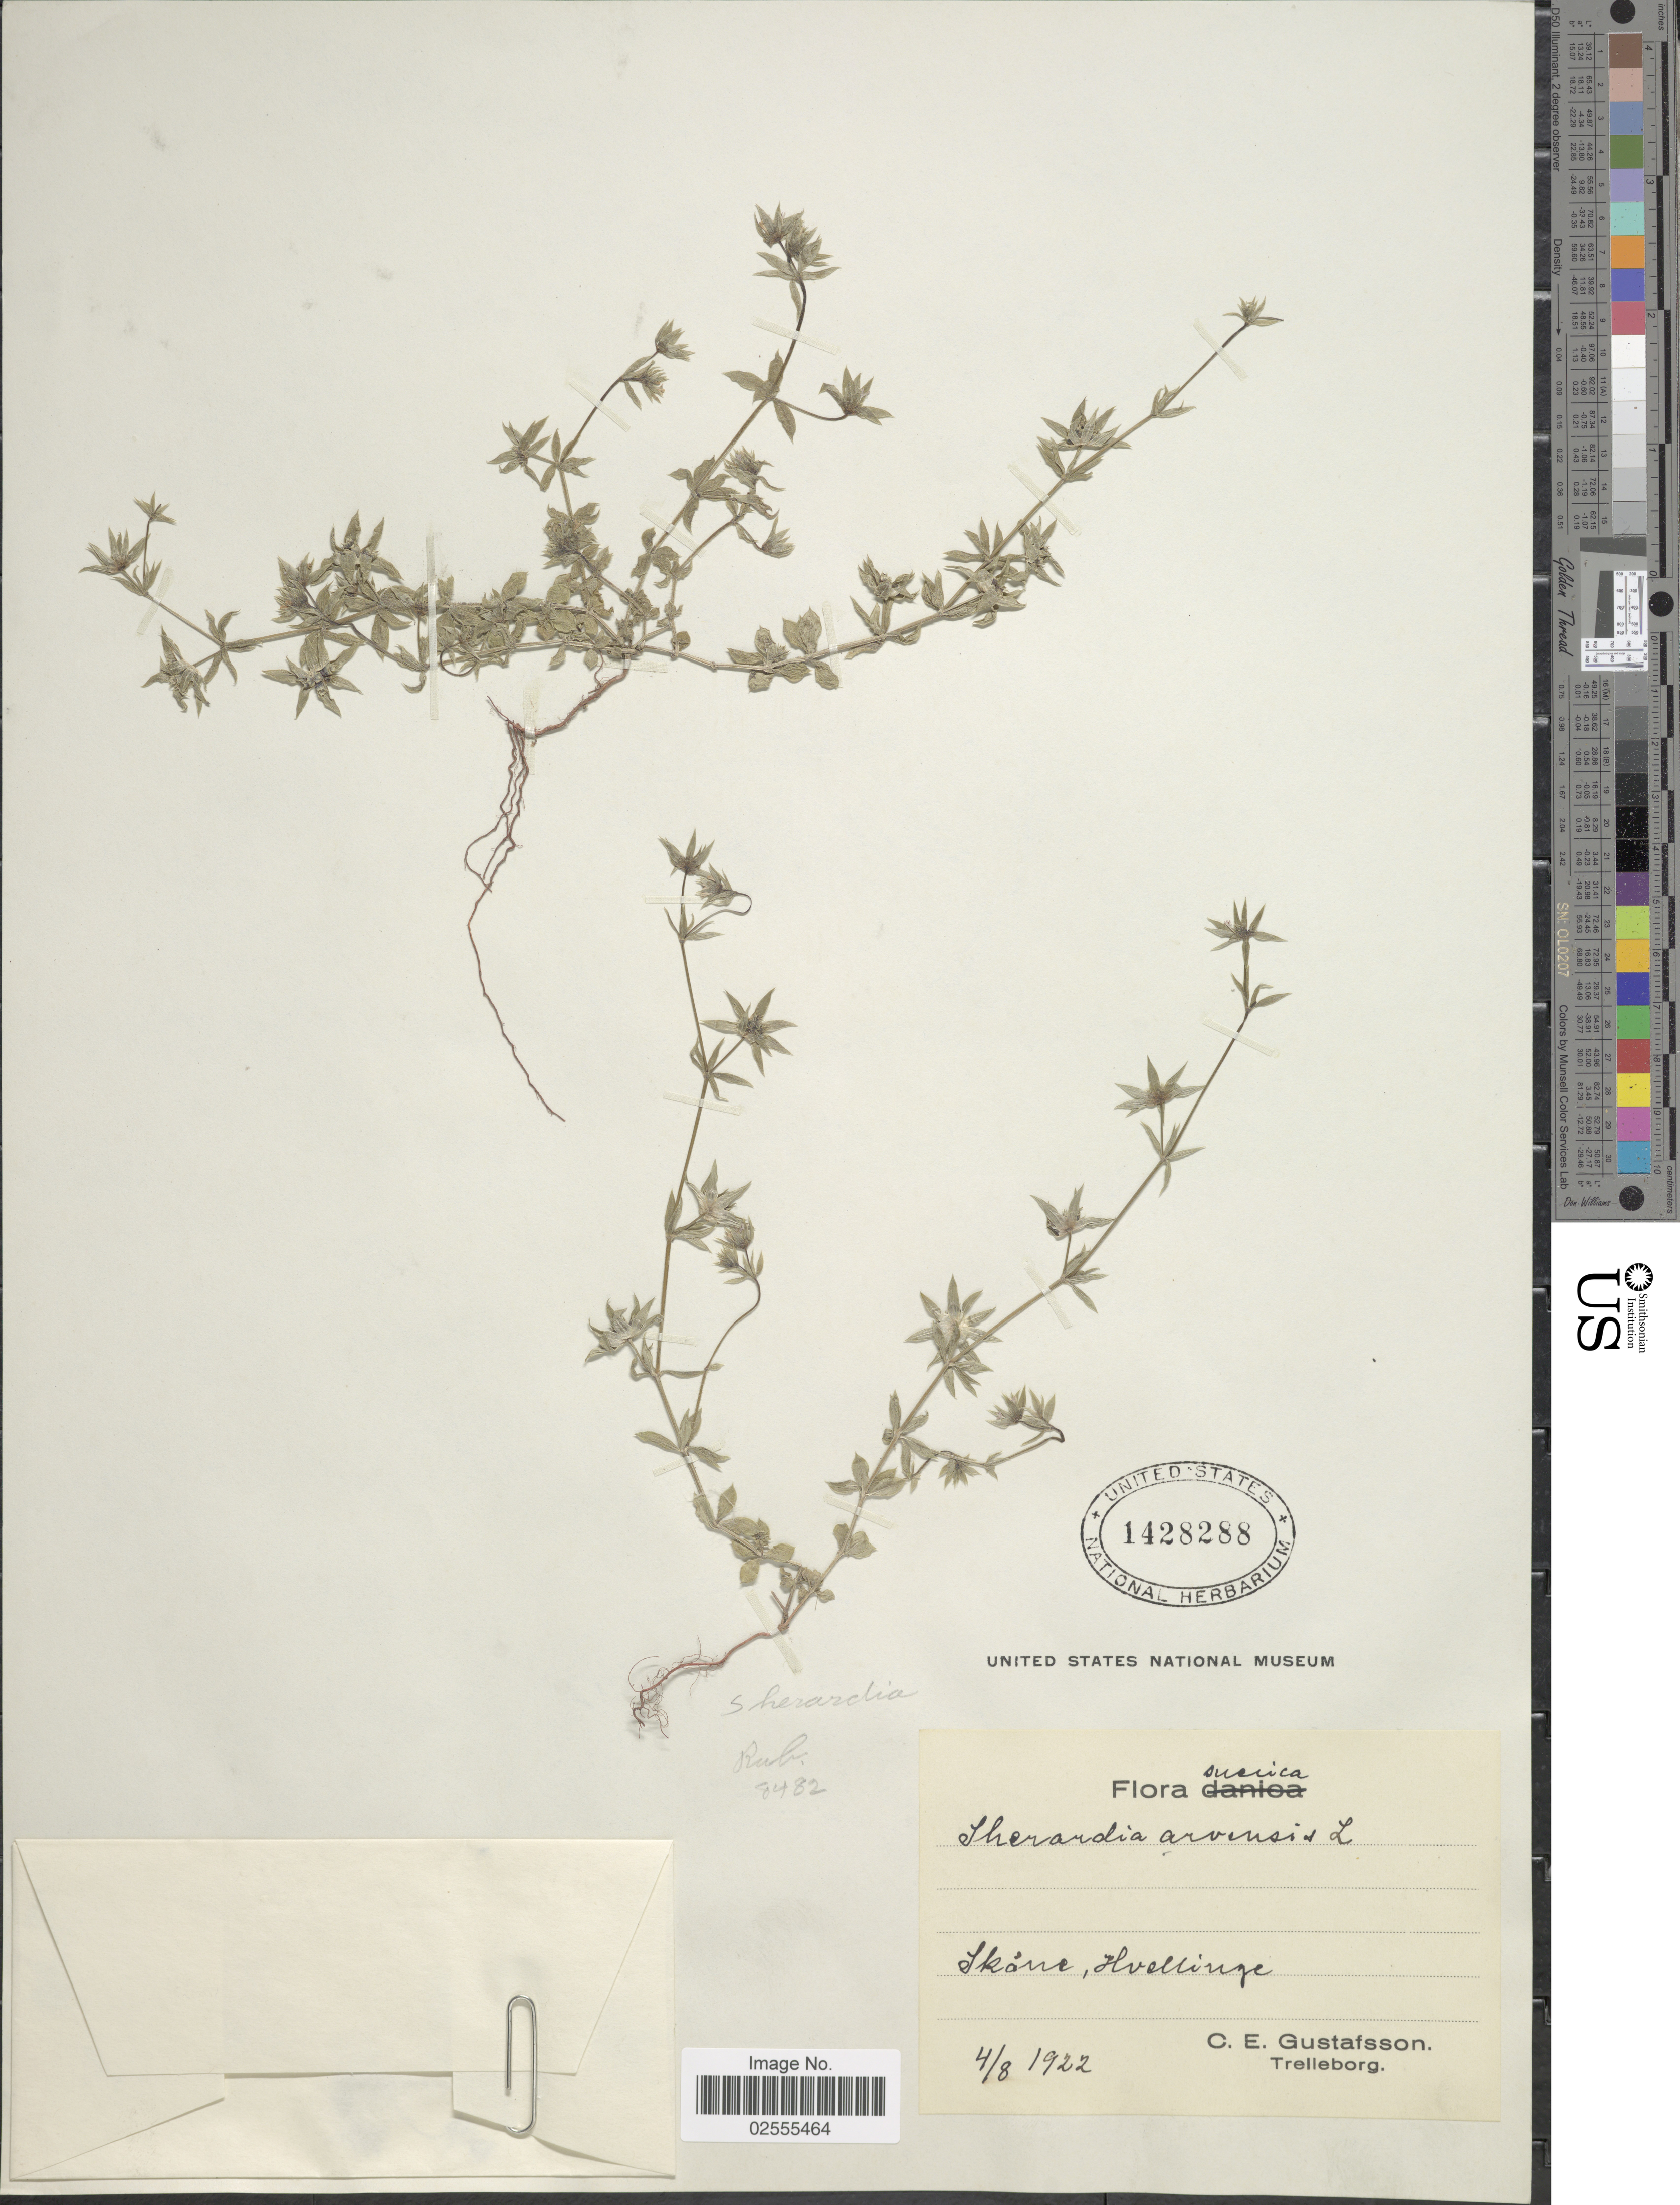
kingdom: Plantae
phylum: Tracheophyta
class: Magnoliopsida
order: Gentianales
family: Rubiaceae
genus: Sherardia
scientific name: Sherardia arvensis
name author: L.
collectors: C. Gustafsson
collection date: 1922-08-04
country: Sweden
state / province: Skåne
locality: Hvellinge, Suecica.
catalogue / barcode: US 1428288